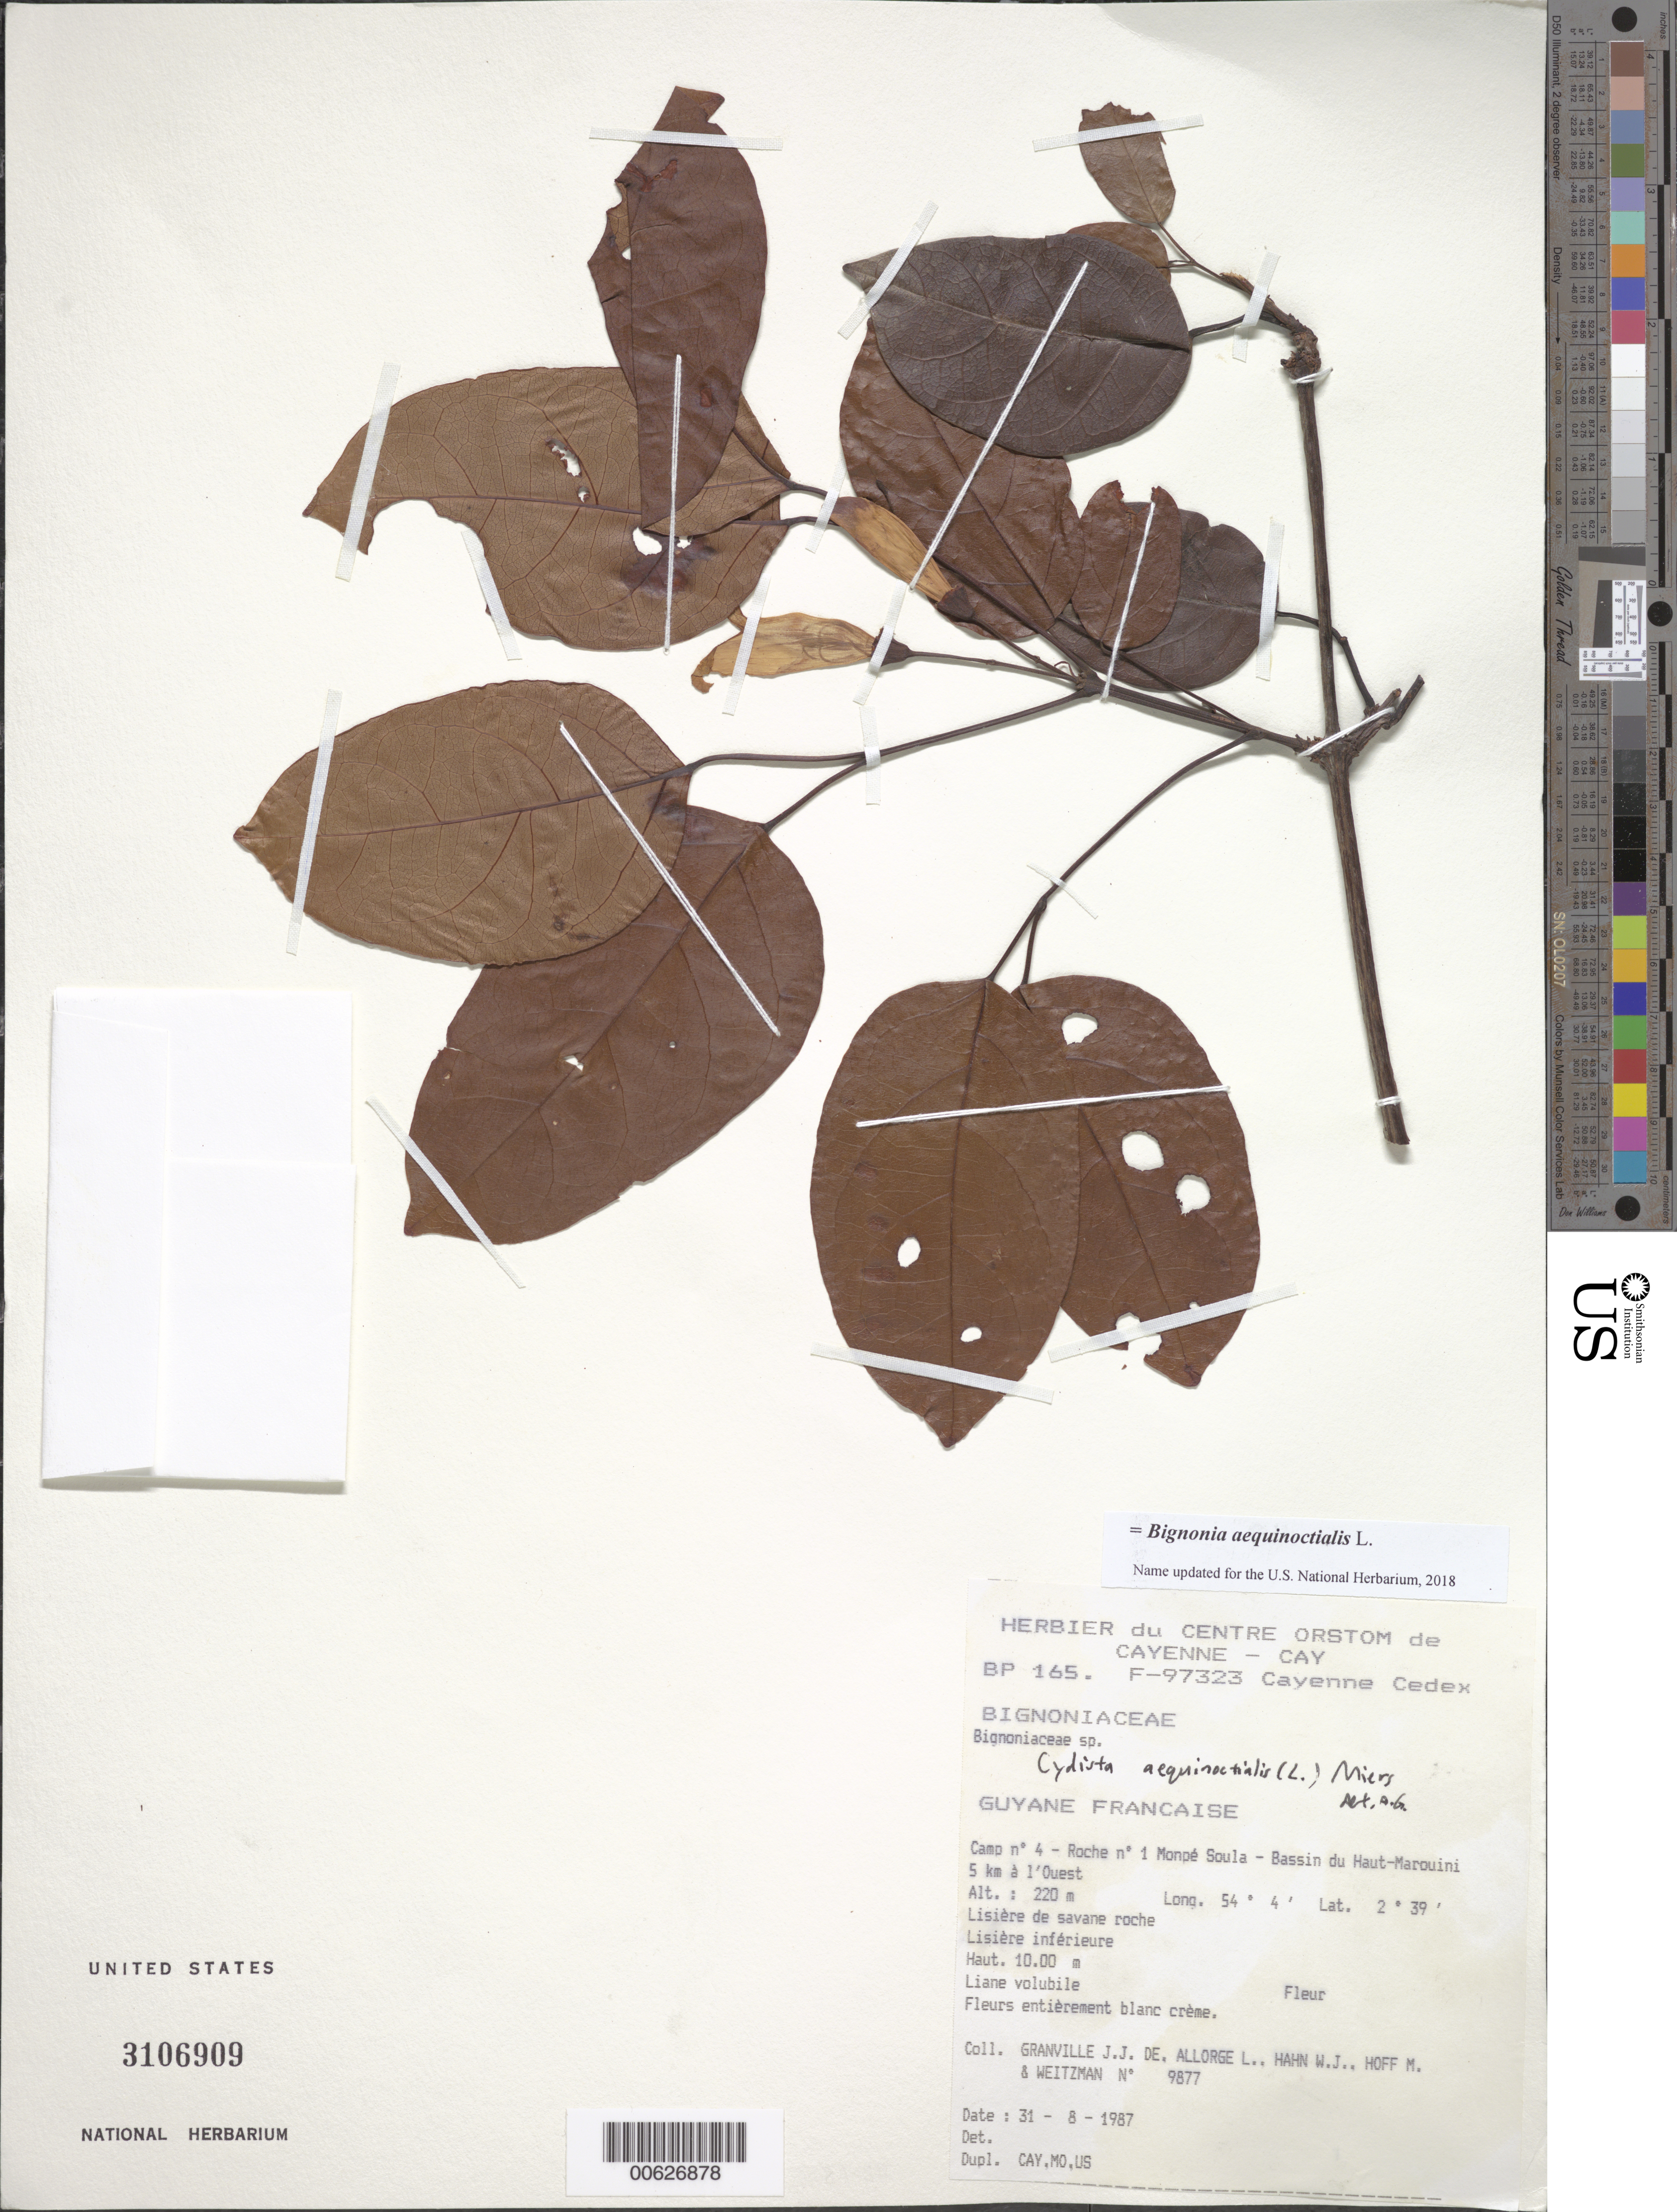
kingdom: Plantae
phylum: Tracheophyta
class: Magnoliopsida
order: Lamiales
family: Bignoniaceae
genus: Bignonia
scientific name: Bignonia aequinoctialis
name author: L.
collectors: J.-J. de Granville, L. Allorge, W. J. Hahn, M. Hoff & A. L. Weitzman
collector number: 9877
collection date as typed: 31-Aug-87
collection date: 1987-08-31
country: French Guiana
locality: Monpé Soula, Camp #4, roche no. 1, Bassin du Haut-Marouini, 5 km W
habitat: Lisiere de savane roche. Lisiere inferieure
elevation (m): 220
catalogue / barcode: US 3106909